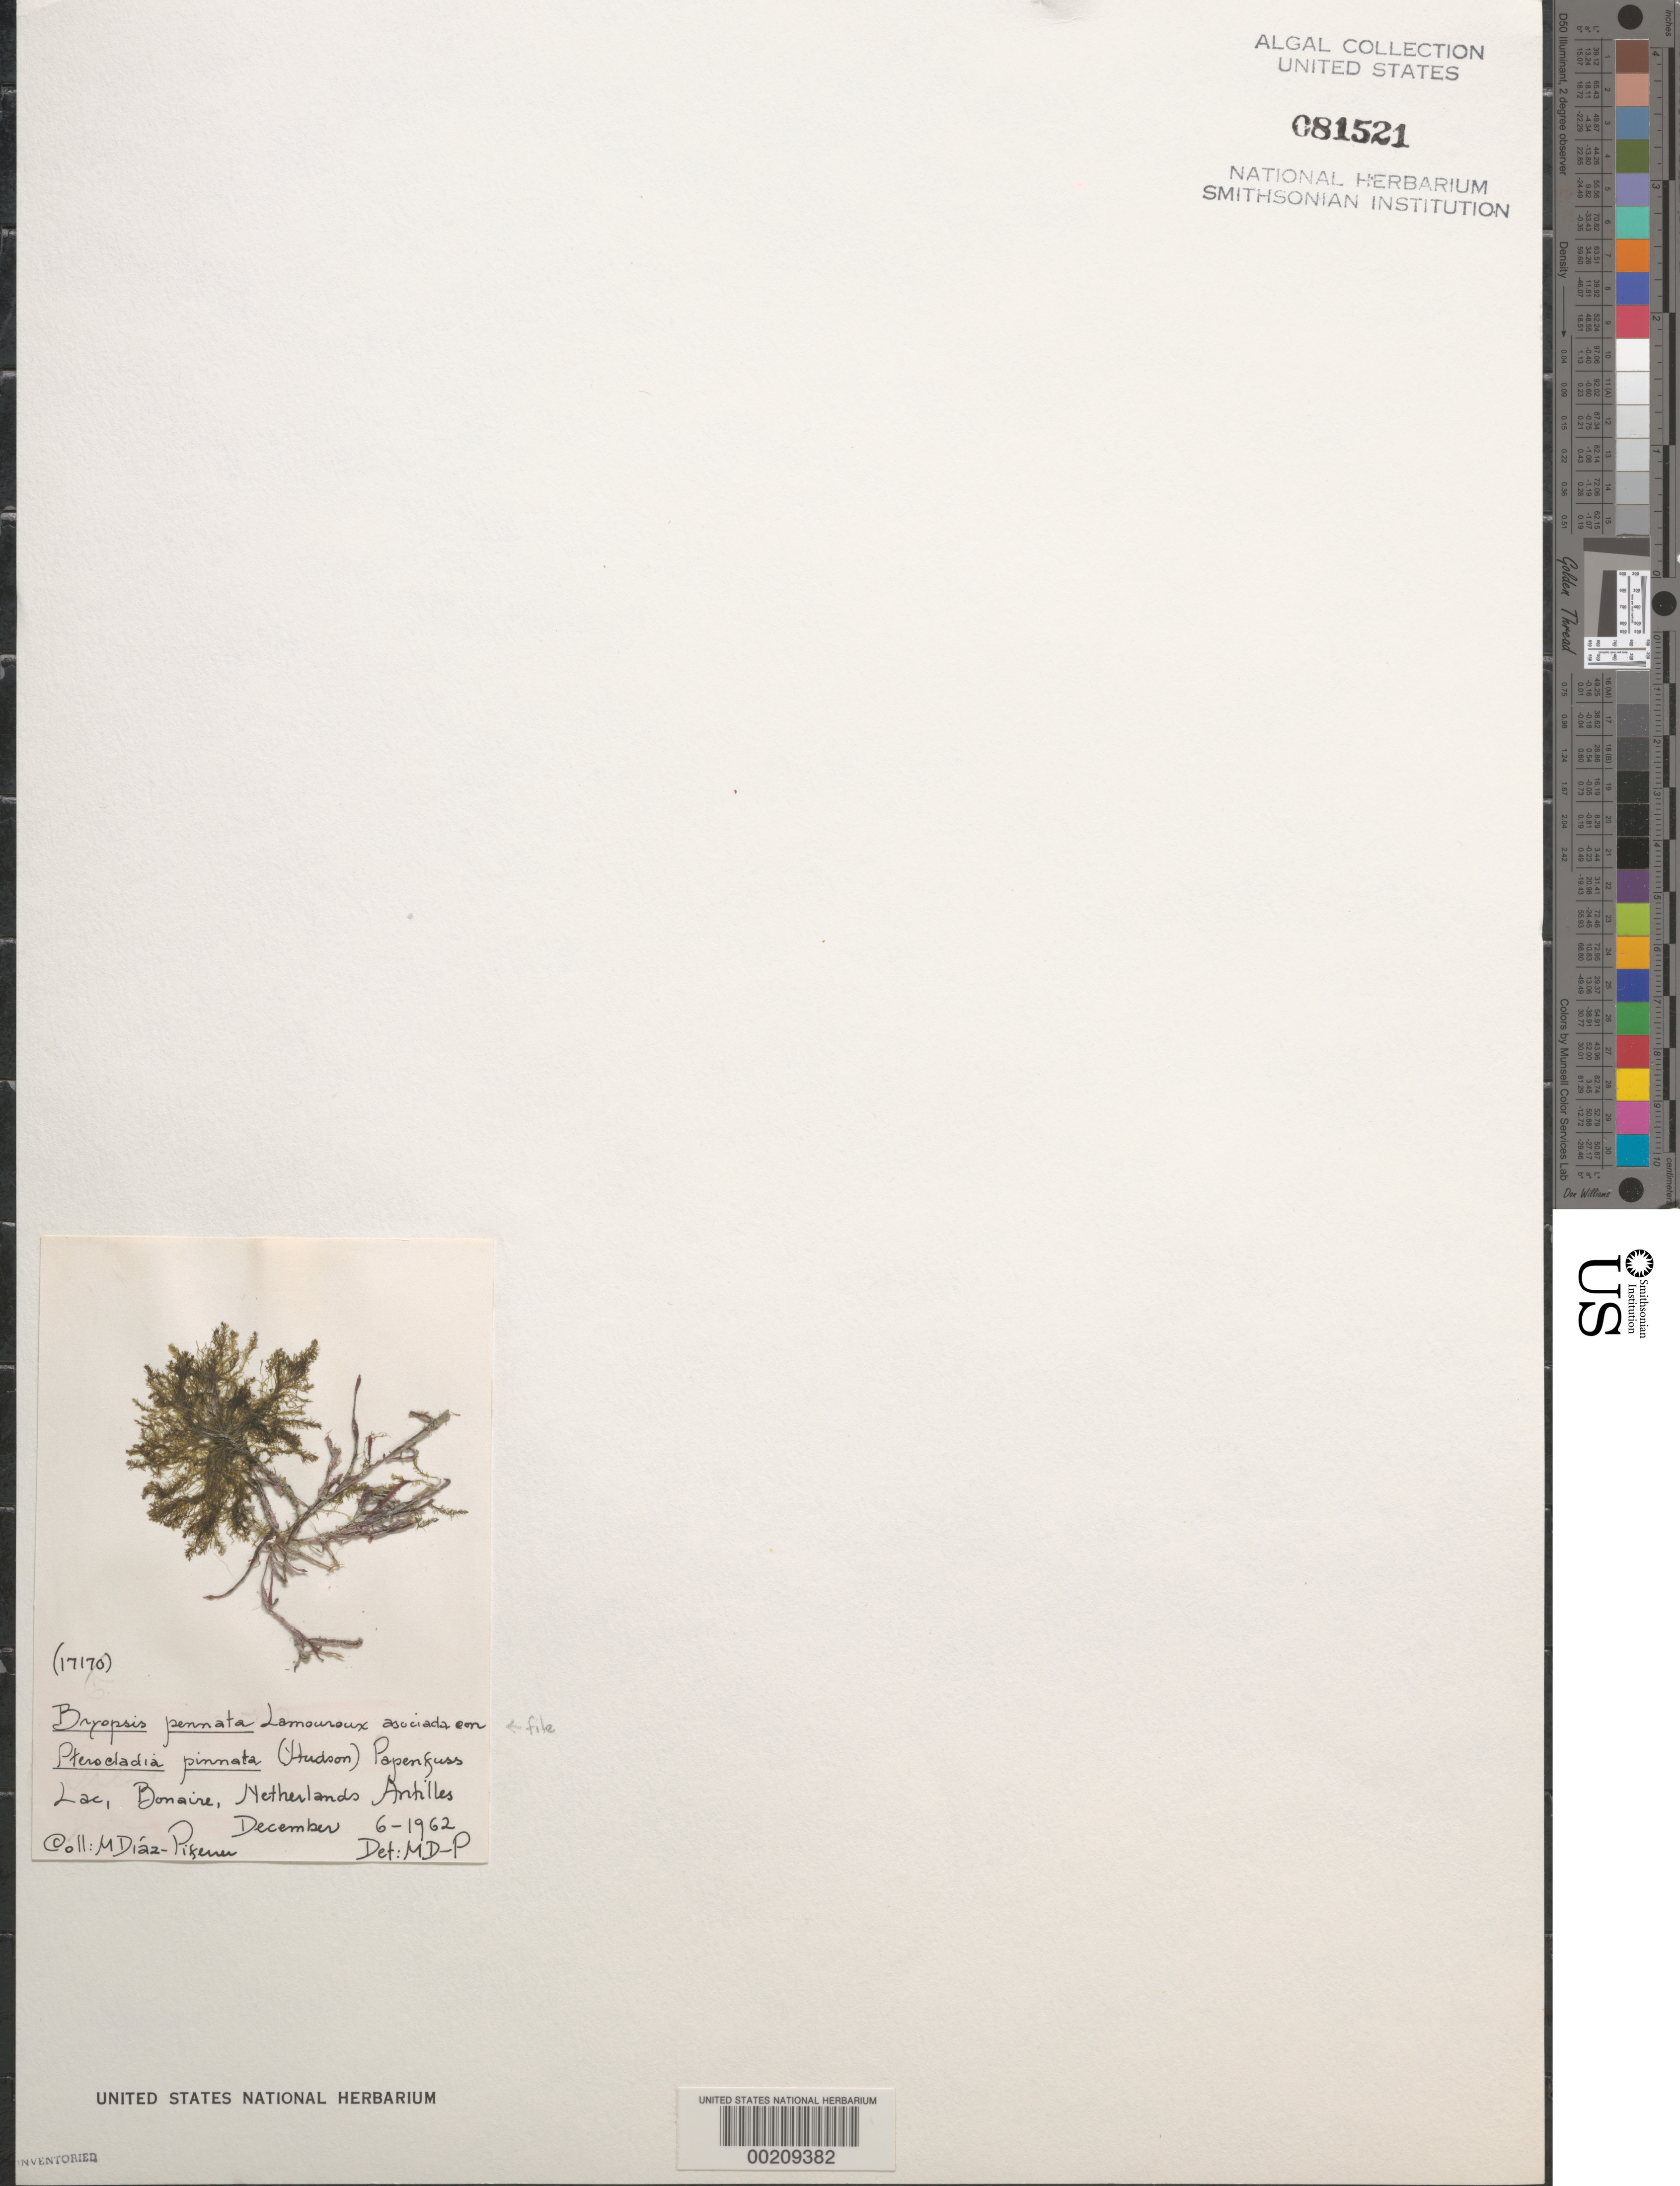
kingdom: Plantae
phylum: Chlorophyta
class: Ulvophyceae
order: Bryopsidales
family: Bryopsidaceae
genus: Bryopsis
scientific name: Bryopsis pennata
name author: J.V.Lamouroux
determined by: Diaz-Piferrer, M.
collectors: M. Diaz-Piferrer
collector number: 17170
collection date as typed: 06 Dec 1962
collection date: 1962-12-06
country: Netherlands Antilles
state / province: ABC Islands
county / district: Bonaire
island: Bonaire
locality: Lac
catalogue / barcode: US 81521